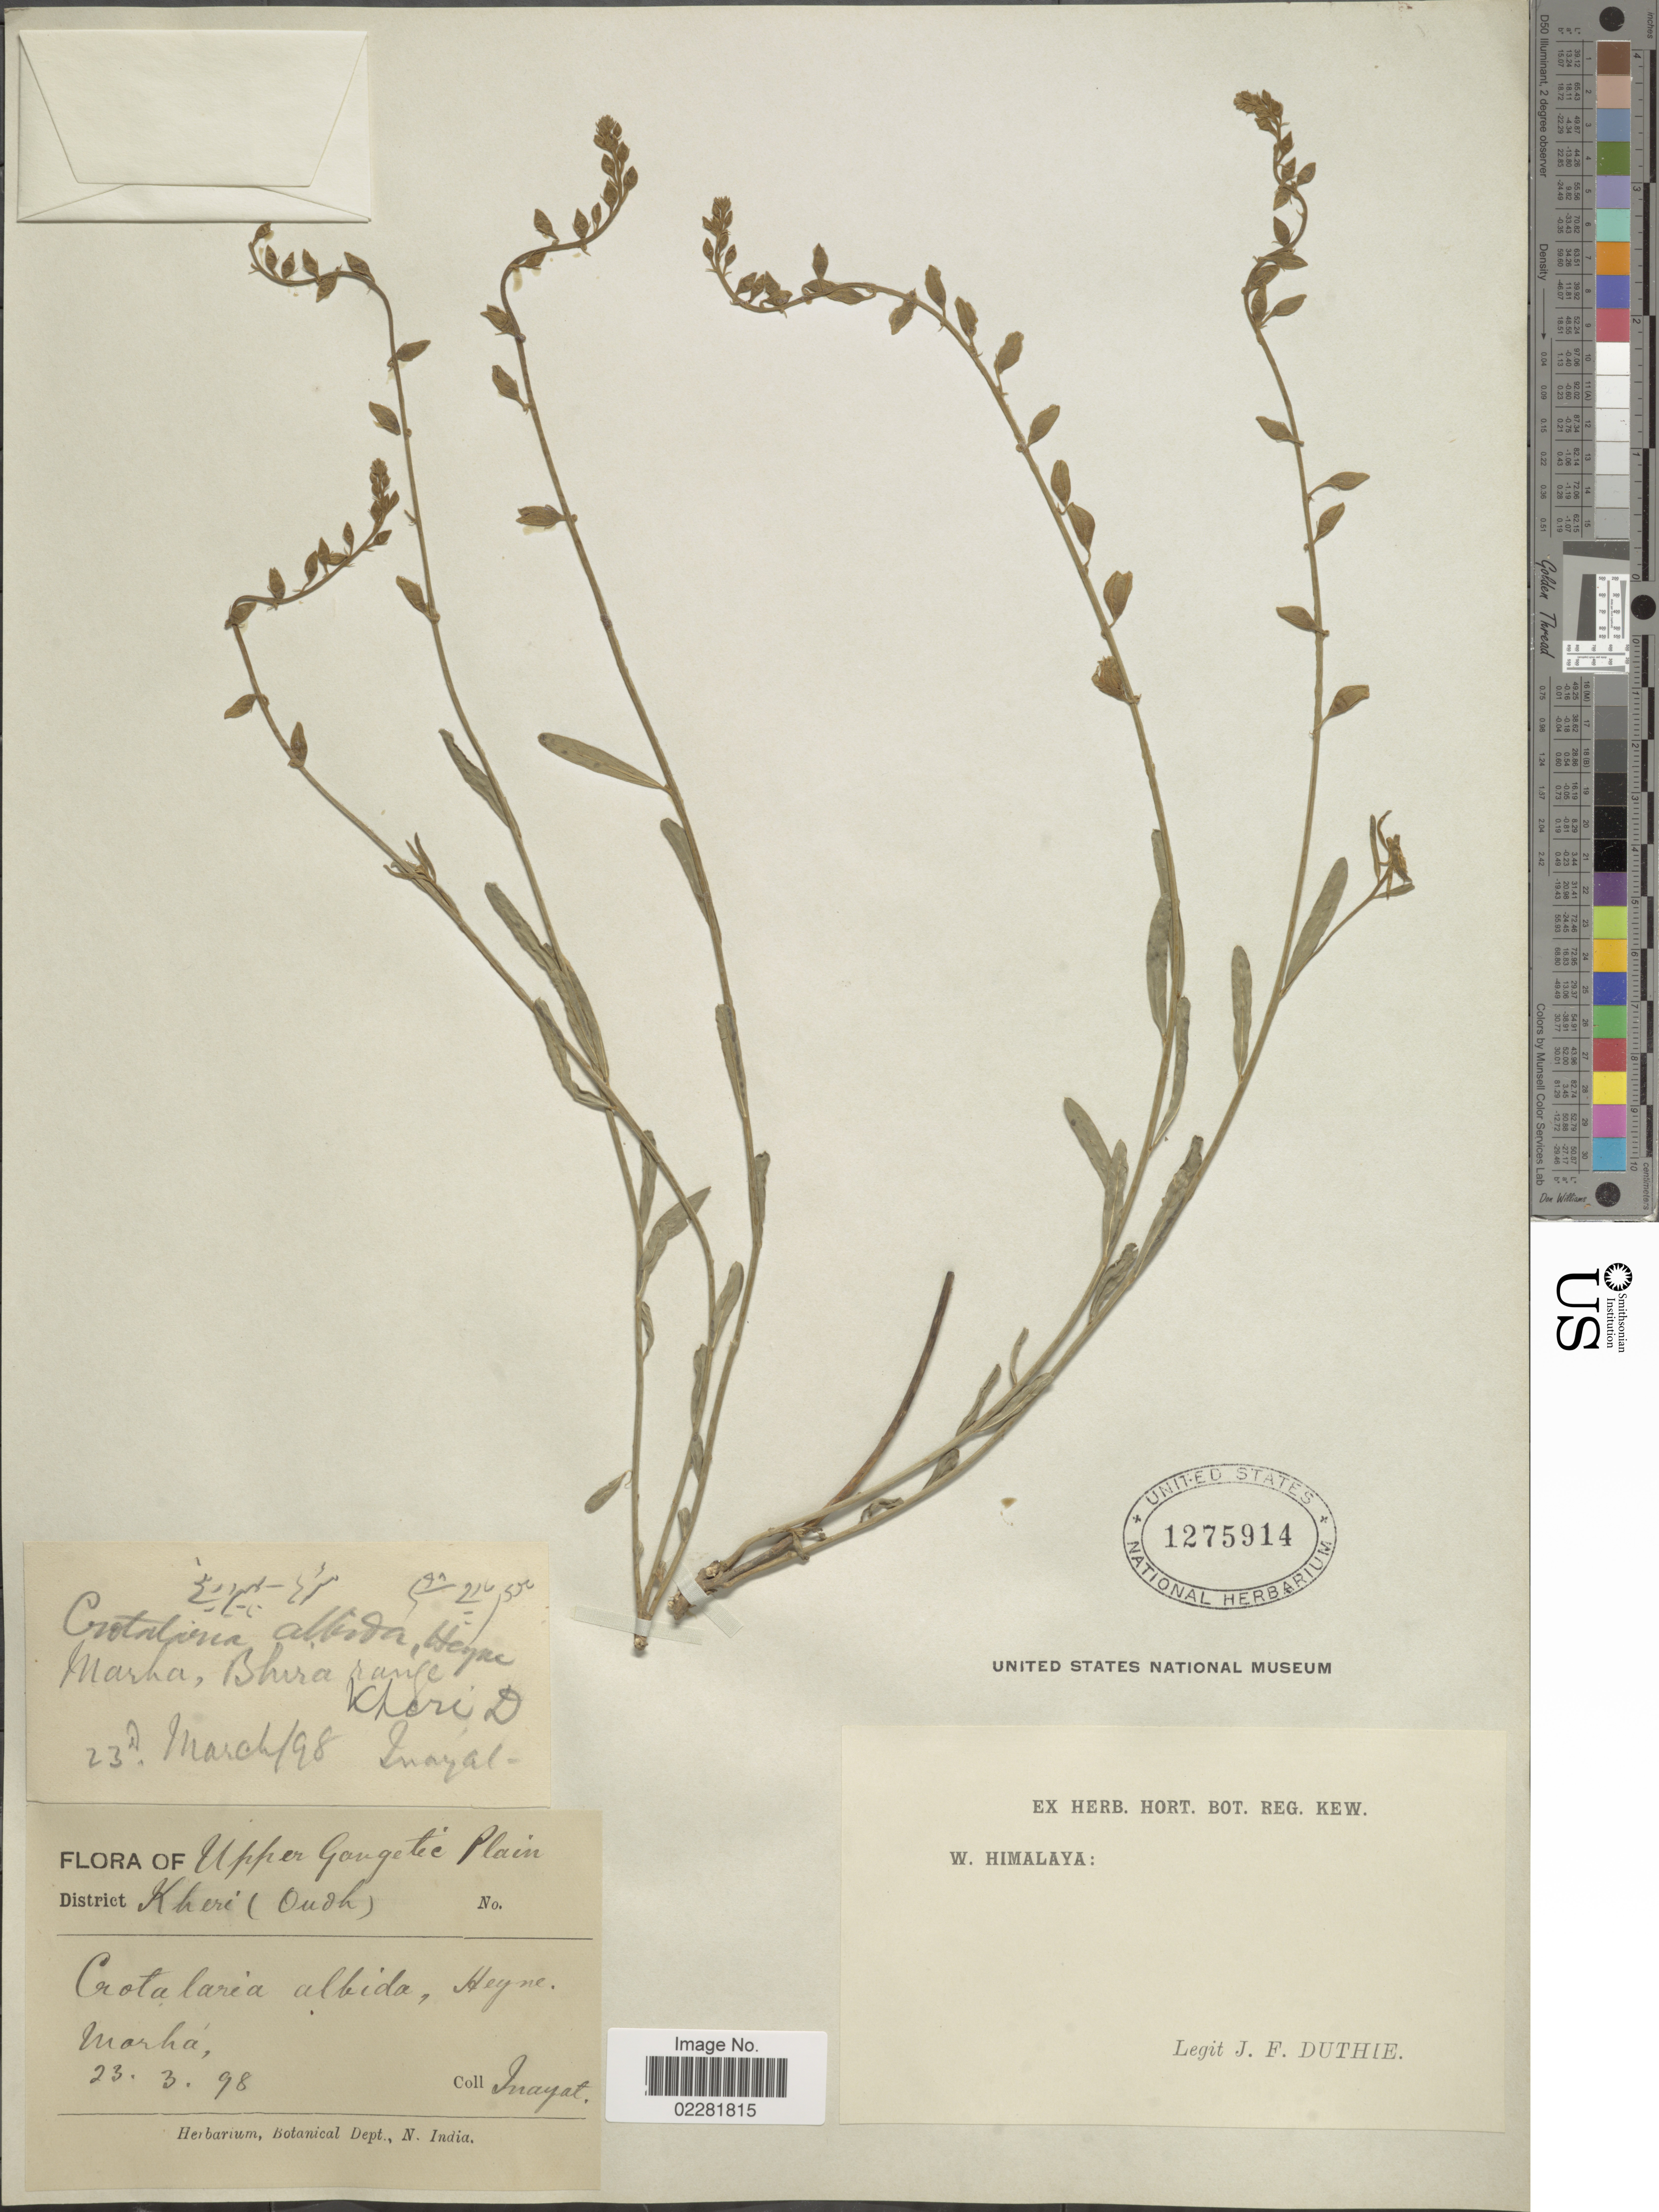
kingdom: Plantae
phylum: Tracheophyta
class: Magnoliopsida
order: Fabales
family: Fabaceae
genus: Crotalaria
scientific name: Crotalaria albida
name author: B. Heyne ex Roth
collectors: -. Inayat & J. F. Duthie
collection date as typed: Transcribed d/m/y: 23/3/98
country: India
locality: W. Himalaya, Marha, Bhira range, Kheri D, Upper Gangetic Plain, District Kheri (Oudh)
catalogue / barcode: US 1275914